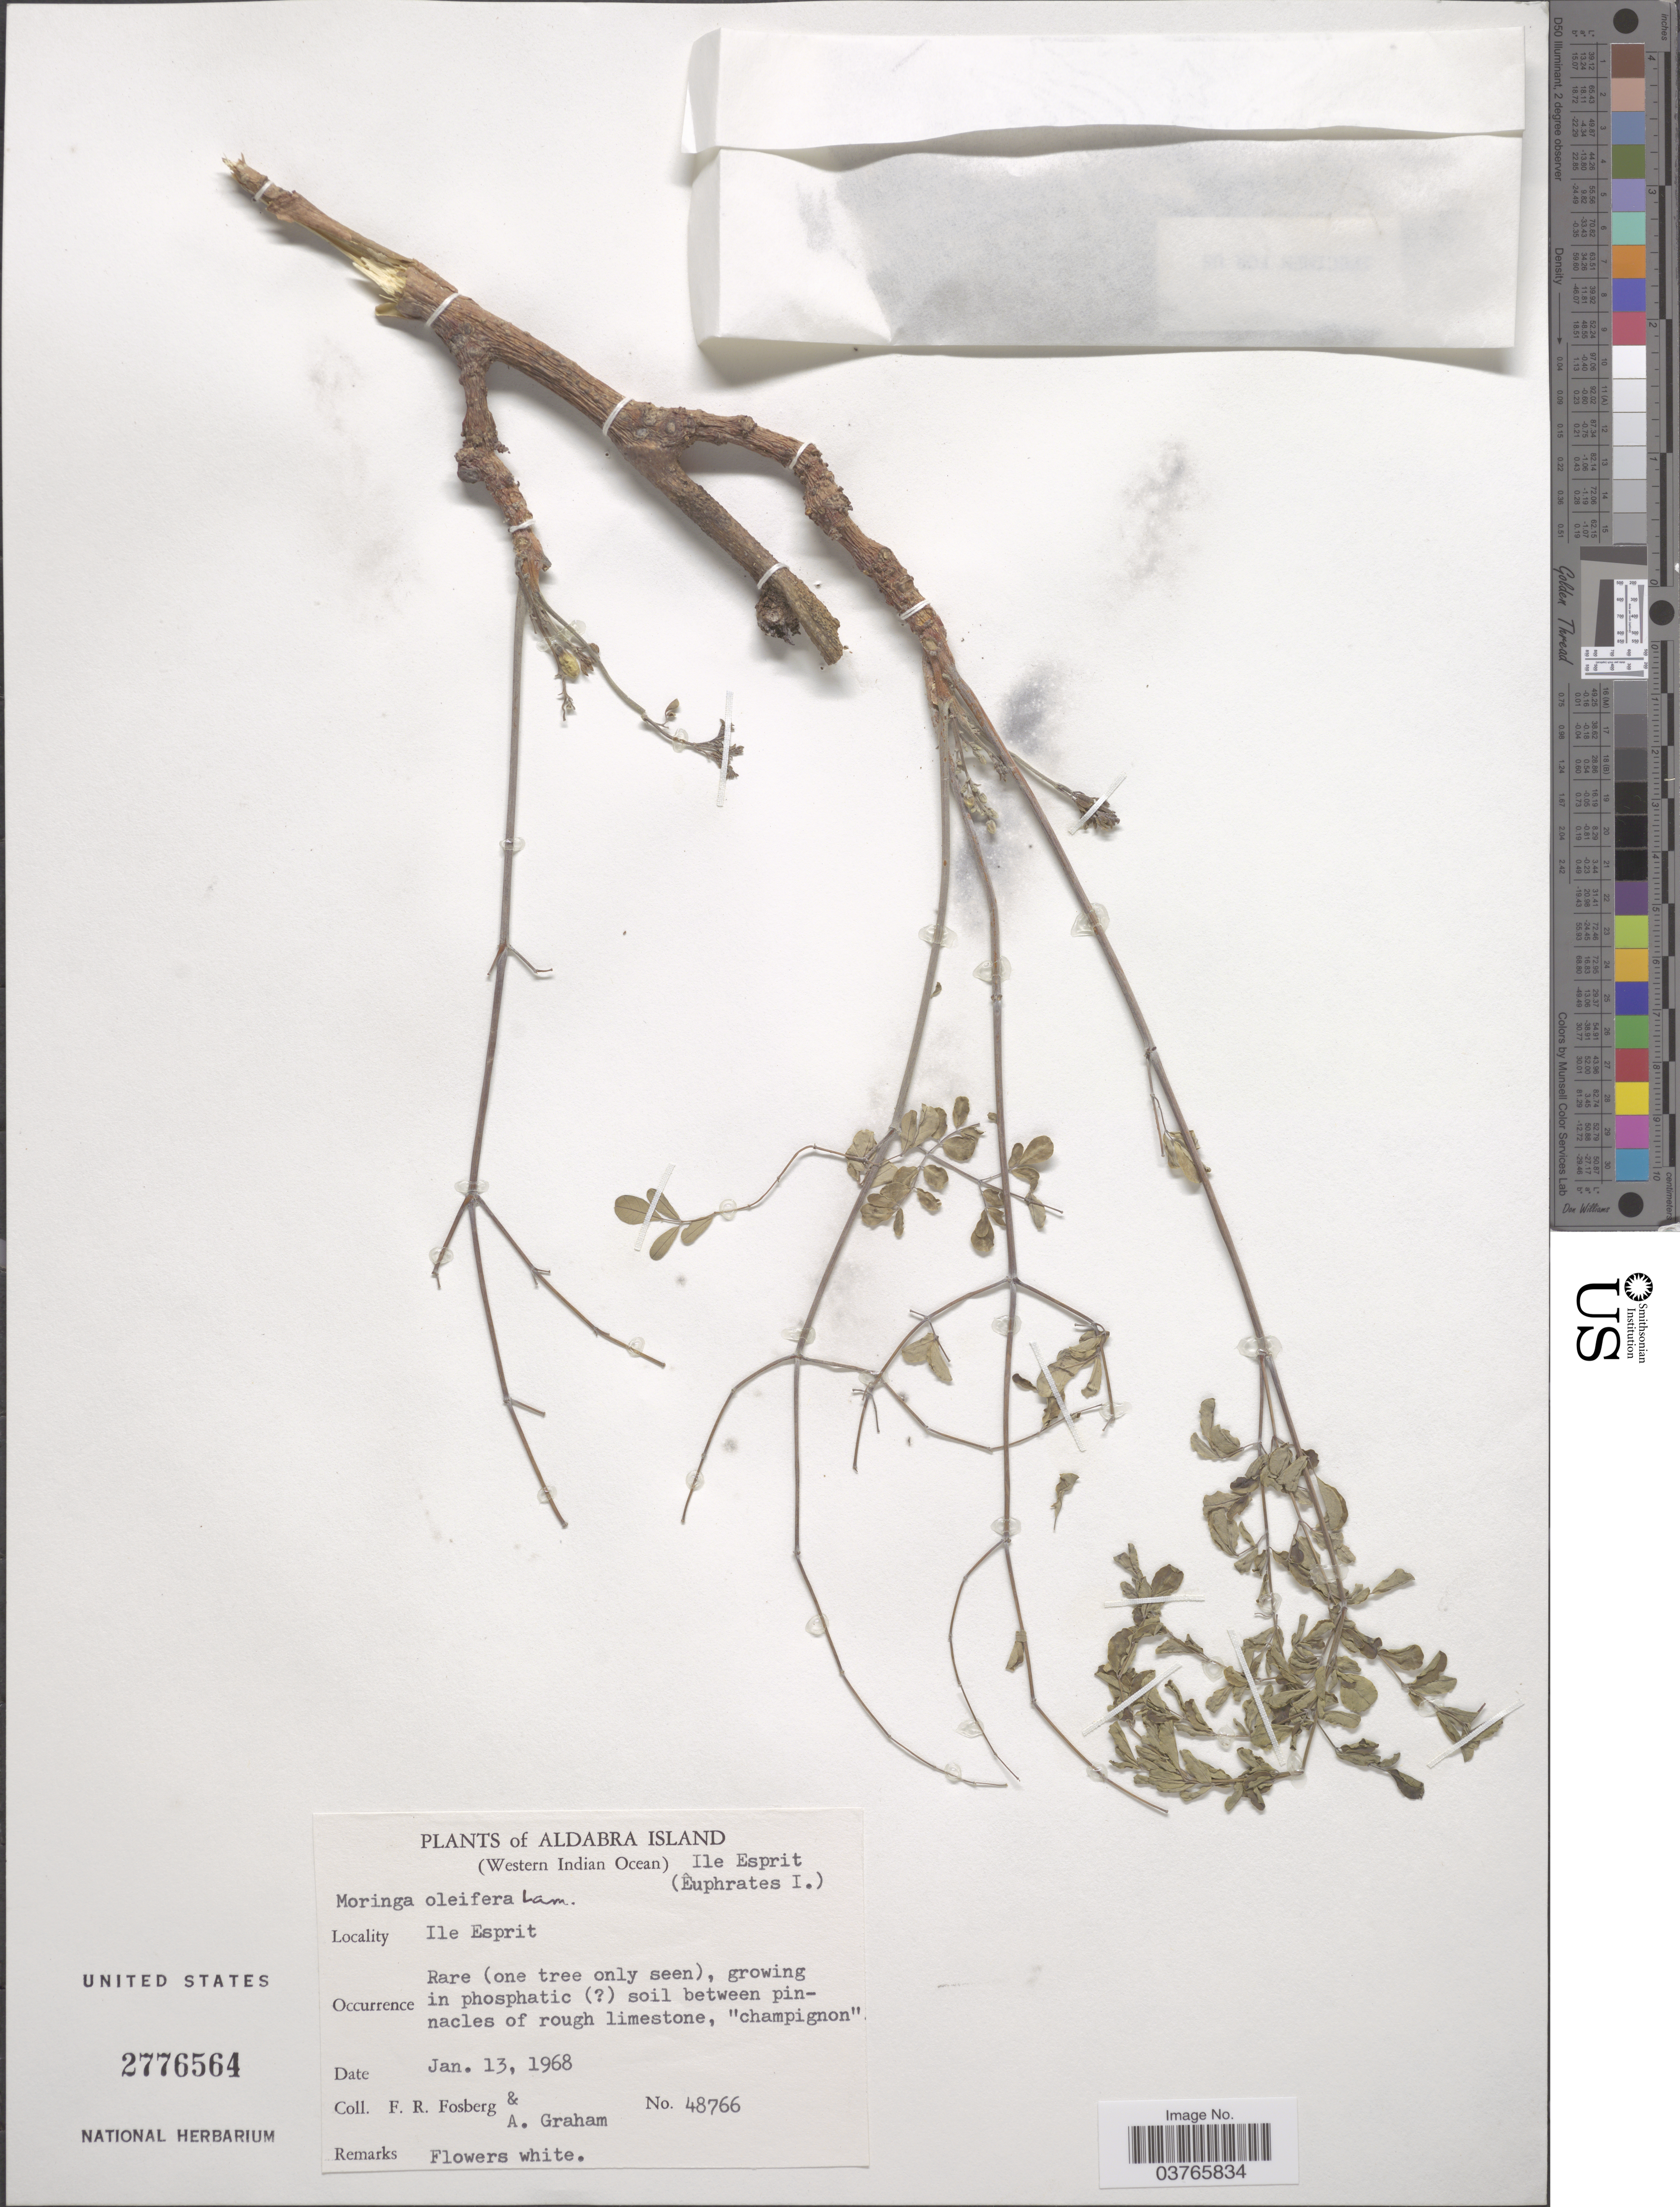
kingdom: Plantae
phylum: Tracheophyta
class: Magnoliopsida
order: Brassicales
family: Moringaceae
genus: Moringa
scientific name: Moringa oleifera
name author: Lam.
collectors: F. R. Fosberg & A. Graham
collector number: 48766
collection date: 1968-01-13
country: Seychelles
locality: Aldabra Island. (Western Indian Ocean) Ile Esprit. (Euphrates I.).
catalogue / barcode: US 2776564